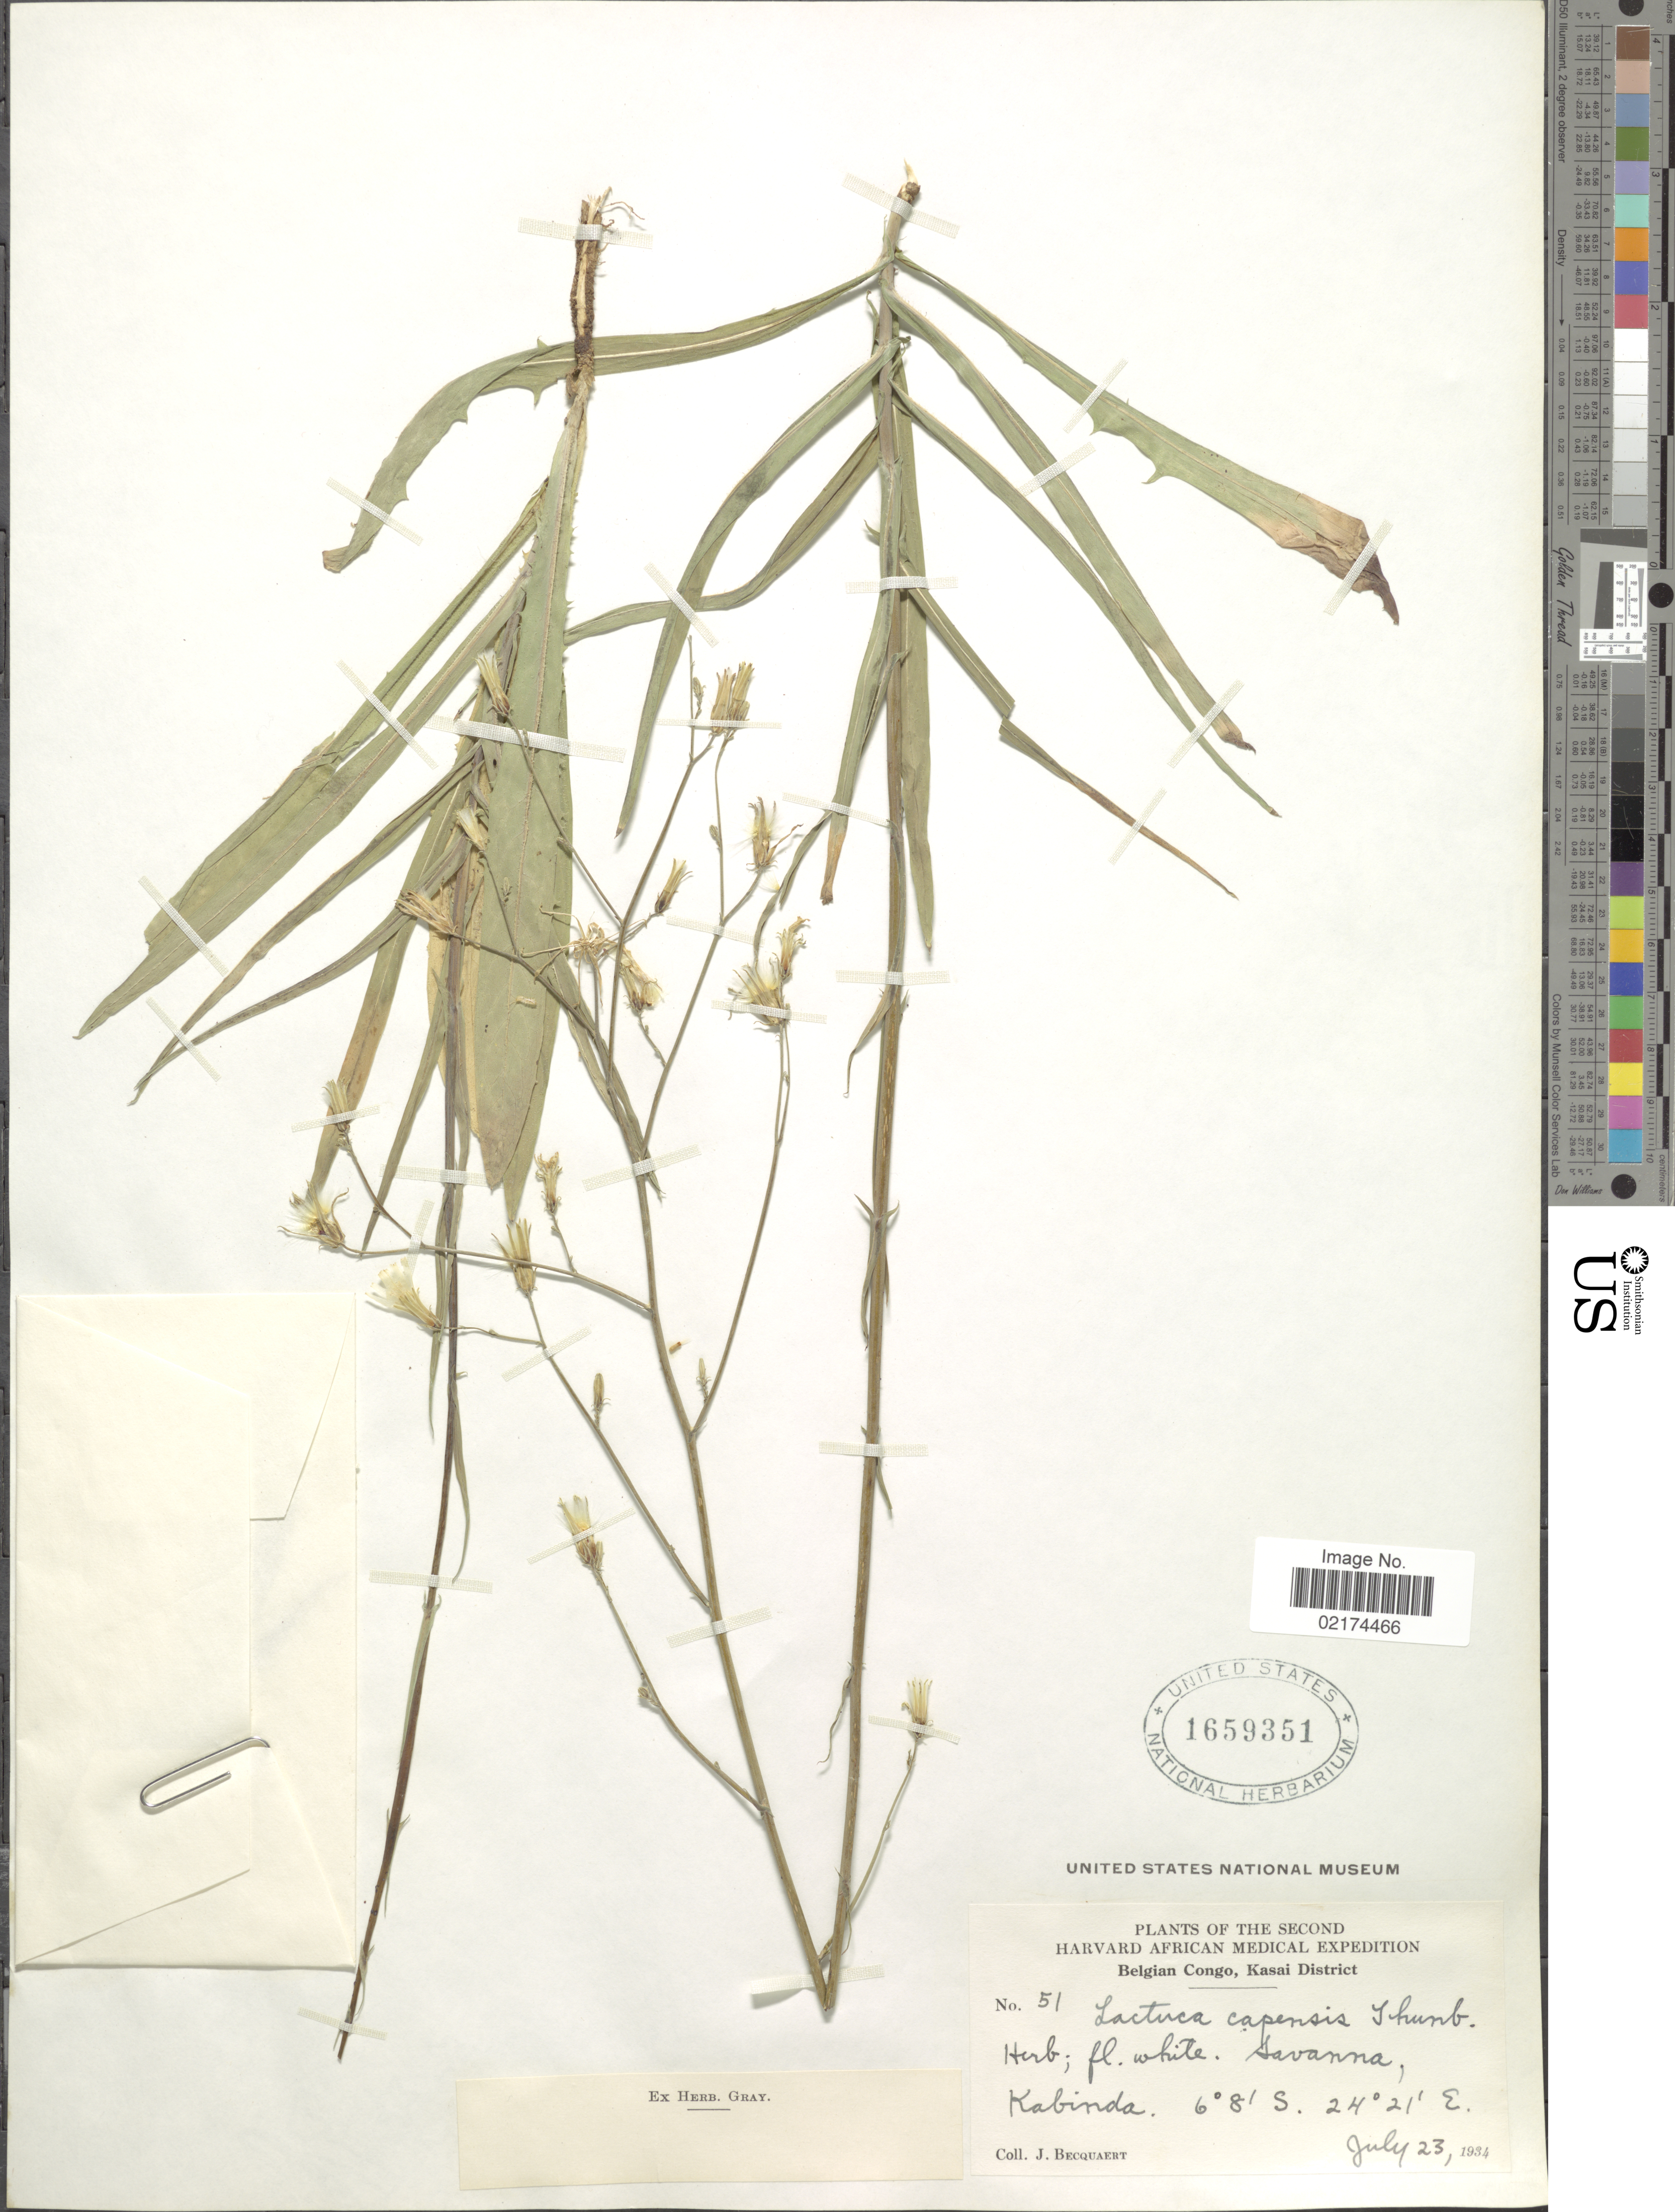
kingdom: Plantae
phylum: Tracheophyta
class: Magnoliopsida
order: Asterales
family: Asteraceae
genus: Lactuca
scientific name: Lactuca inermis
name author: Forssk.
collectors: J. Becquaert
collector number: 51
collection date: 1934-07-23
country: Congo, Democratic Republic of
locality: Belgian Congo, Kasai District, Kabinda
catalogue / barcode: US 1659351